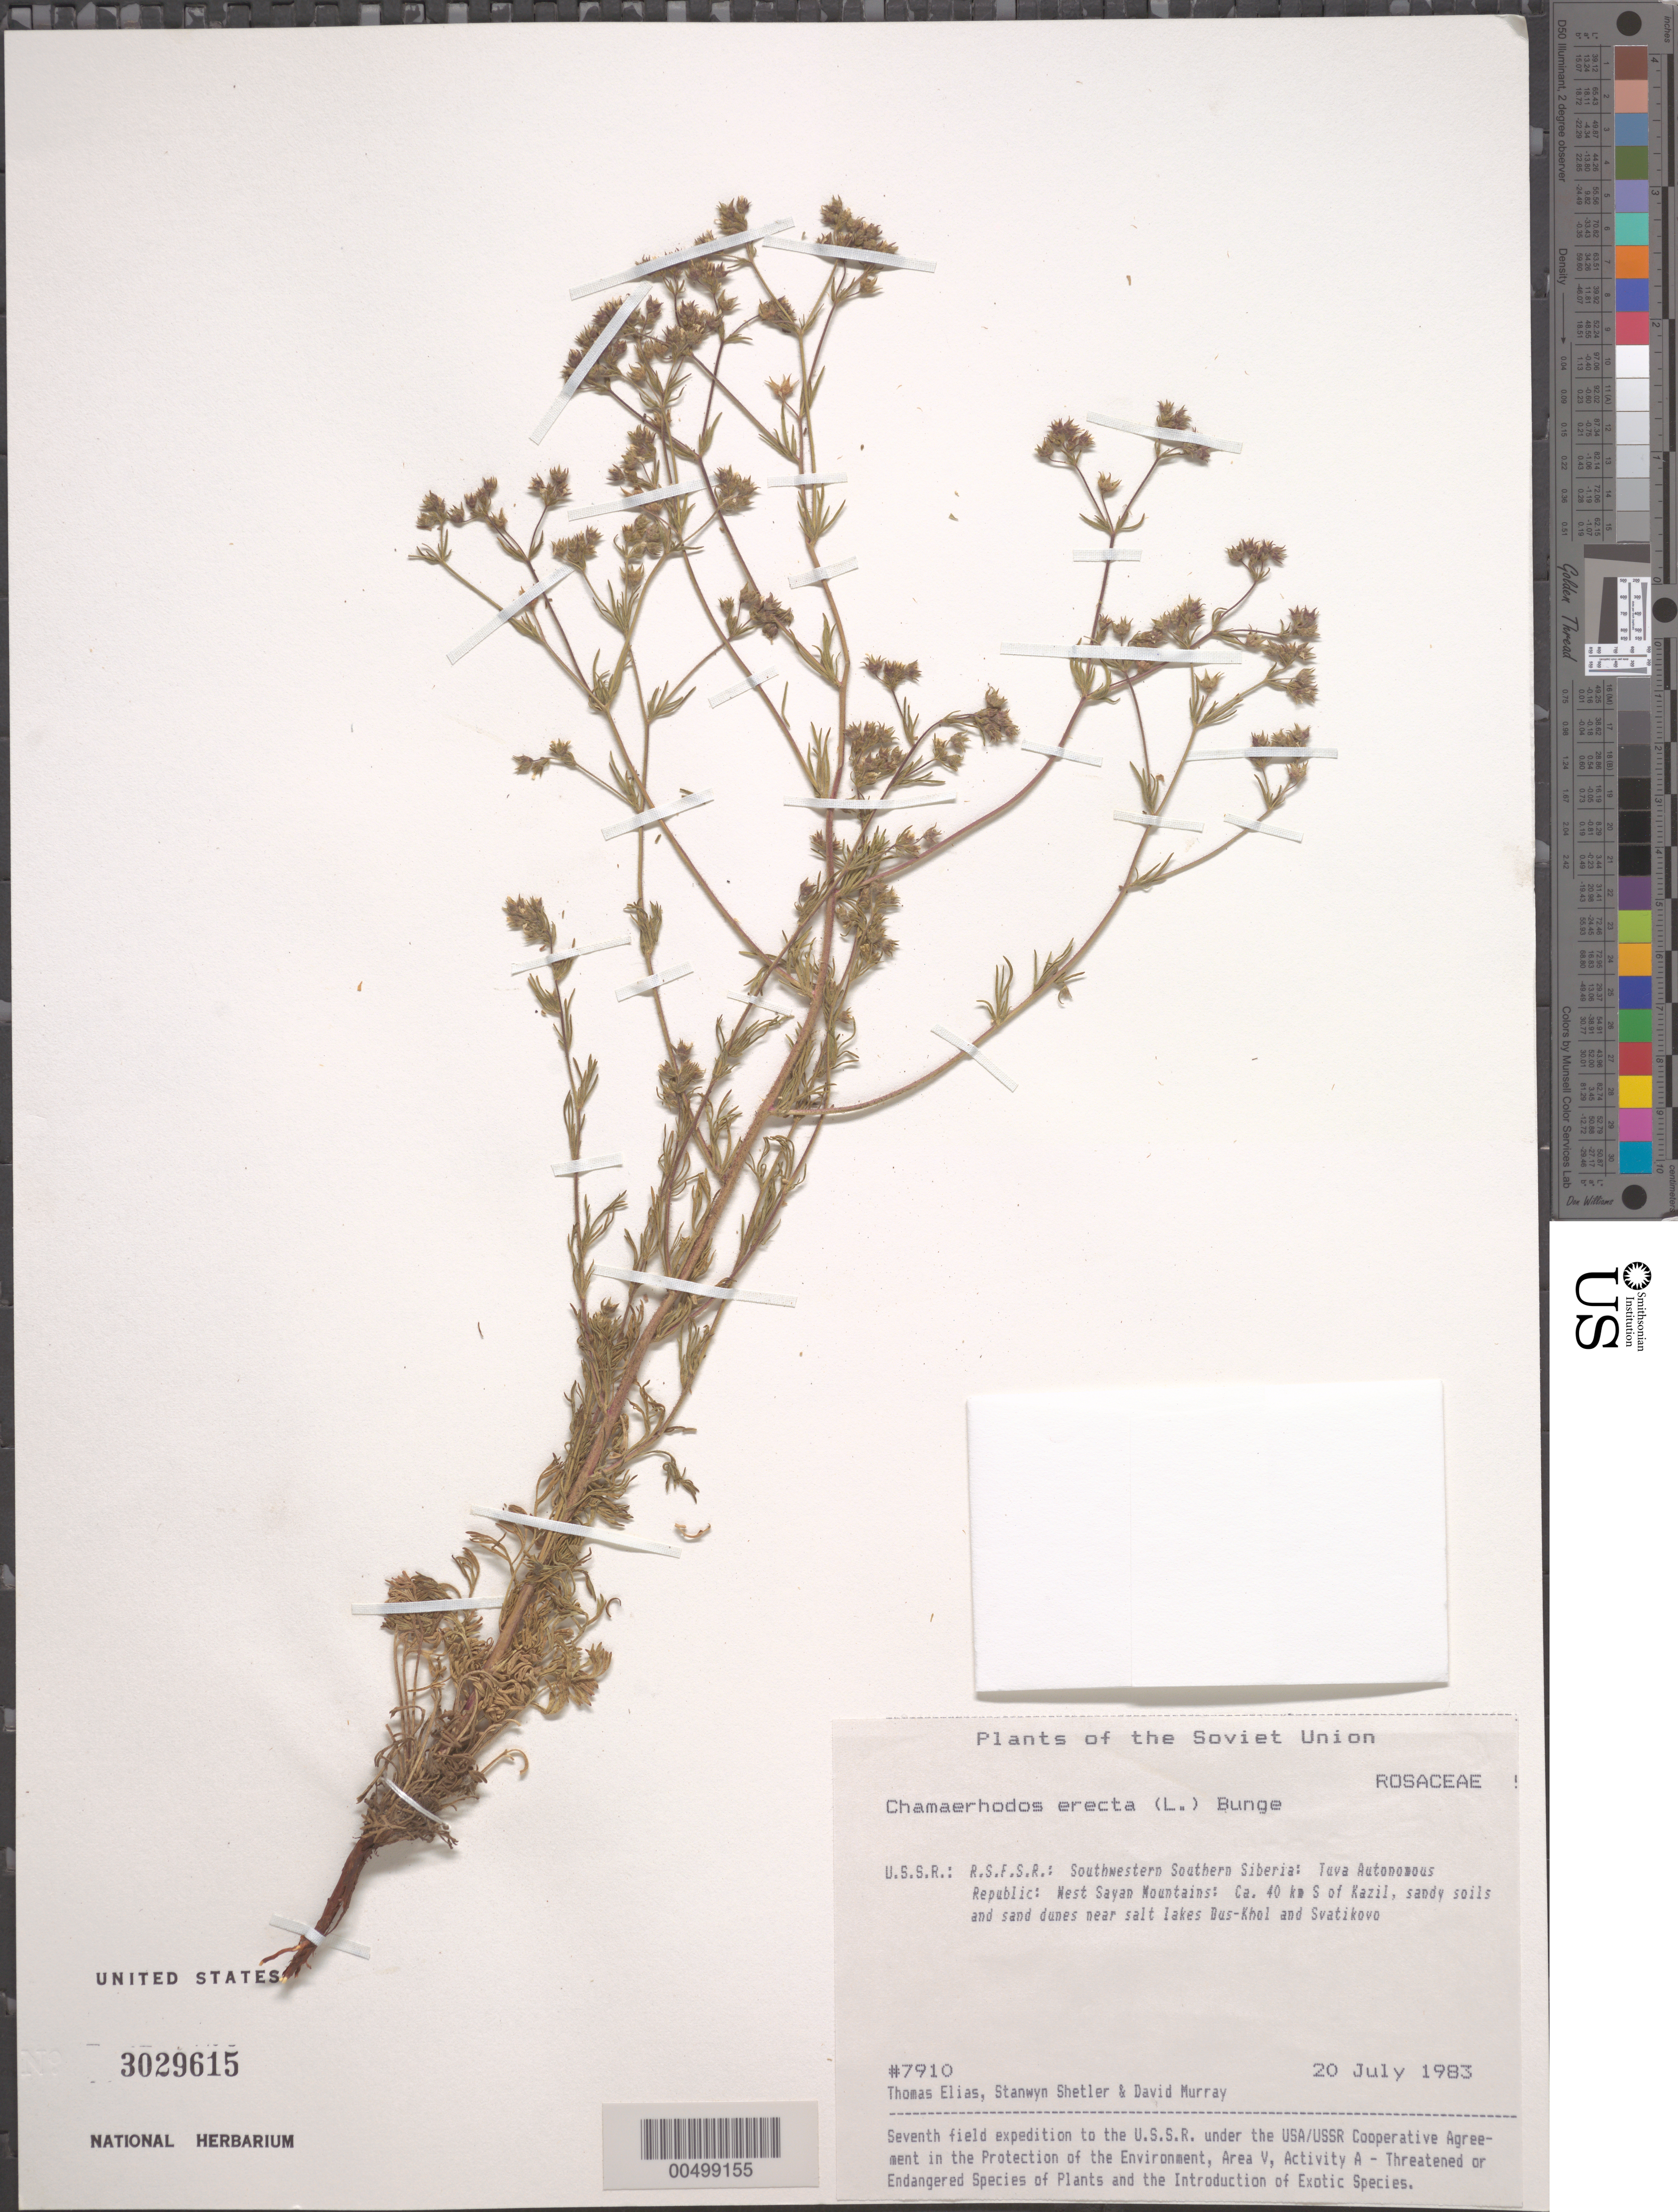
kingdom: Plantae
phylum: Tracheophyta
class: Magnoliopsida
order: Rosales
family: Rosaceae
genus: Chamaerhodos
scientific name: Chamaerhodos erecta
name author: (L.) Bunge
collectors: T. Elias, S. Shetler & D. F. Murray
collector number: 7910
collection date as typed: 20 Jul 1983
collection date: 1983-07-20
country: Russian Federation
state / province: Tuva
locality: West Sayan Mountains, ca. 40 km S of Kazil [Kyzyl], near salt lakes Dus-Khol and Svatikovo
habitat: sandy soils and sand dunes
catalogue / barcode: US 3029615